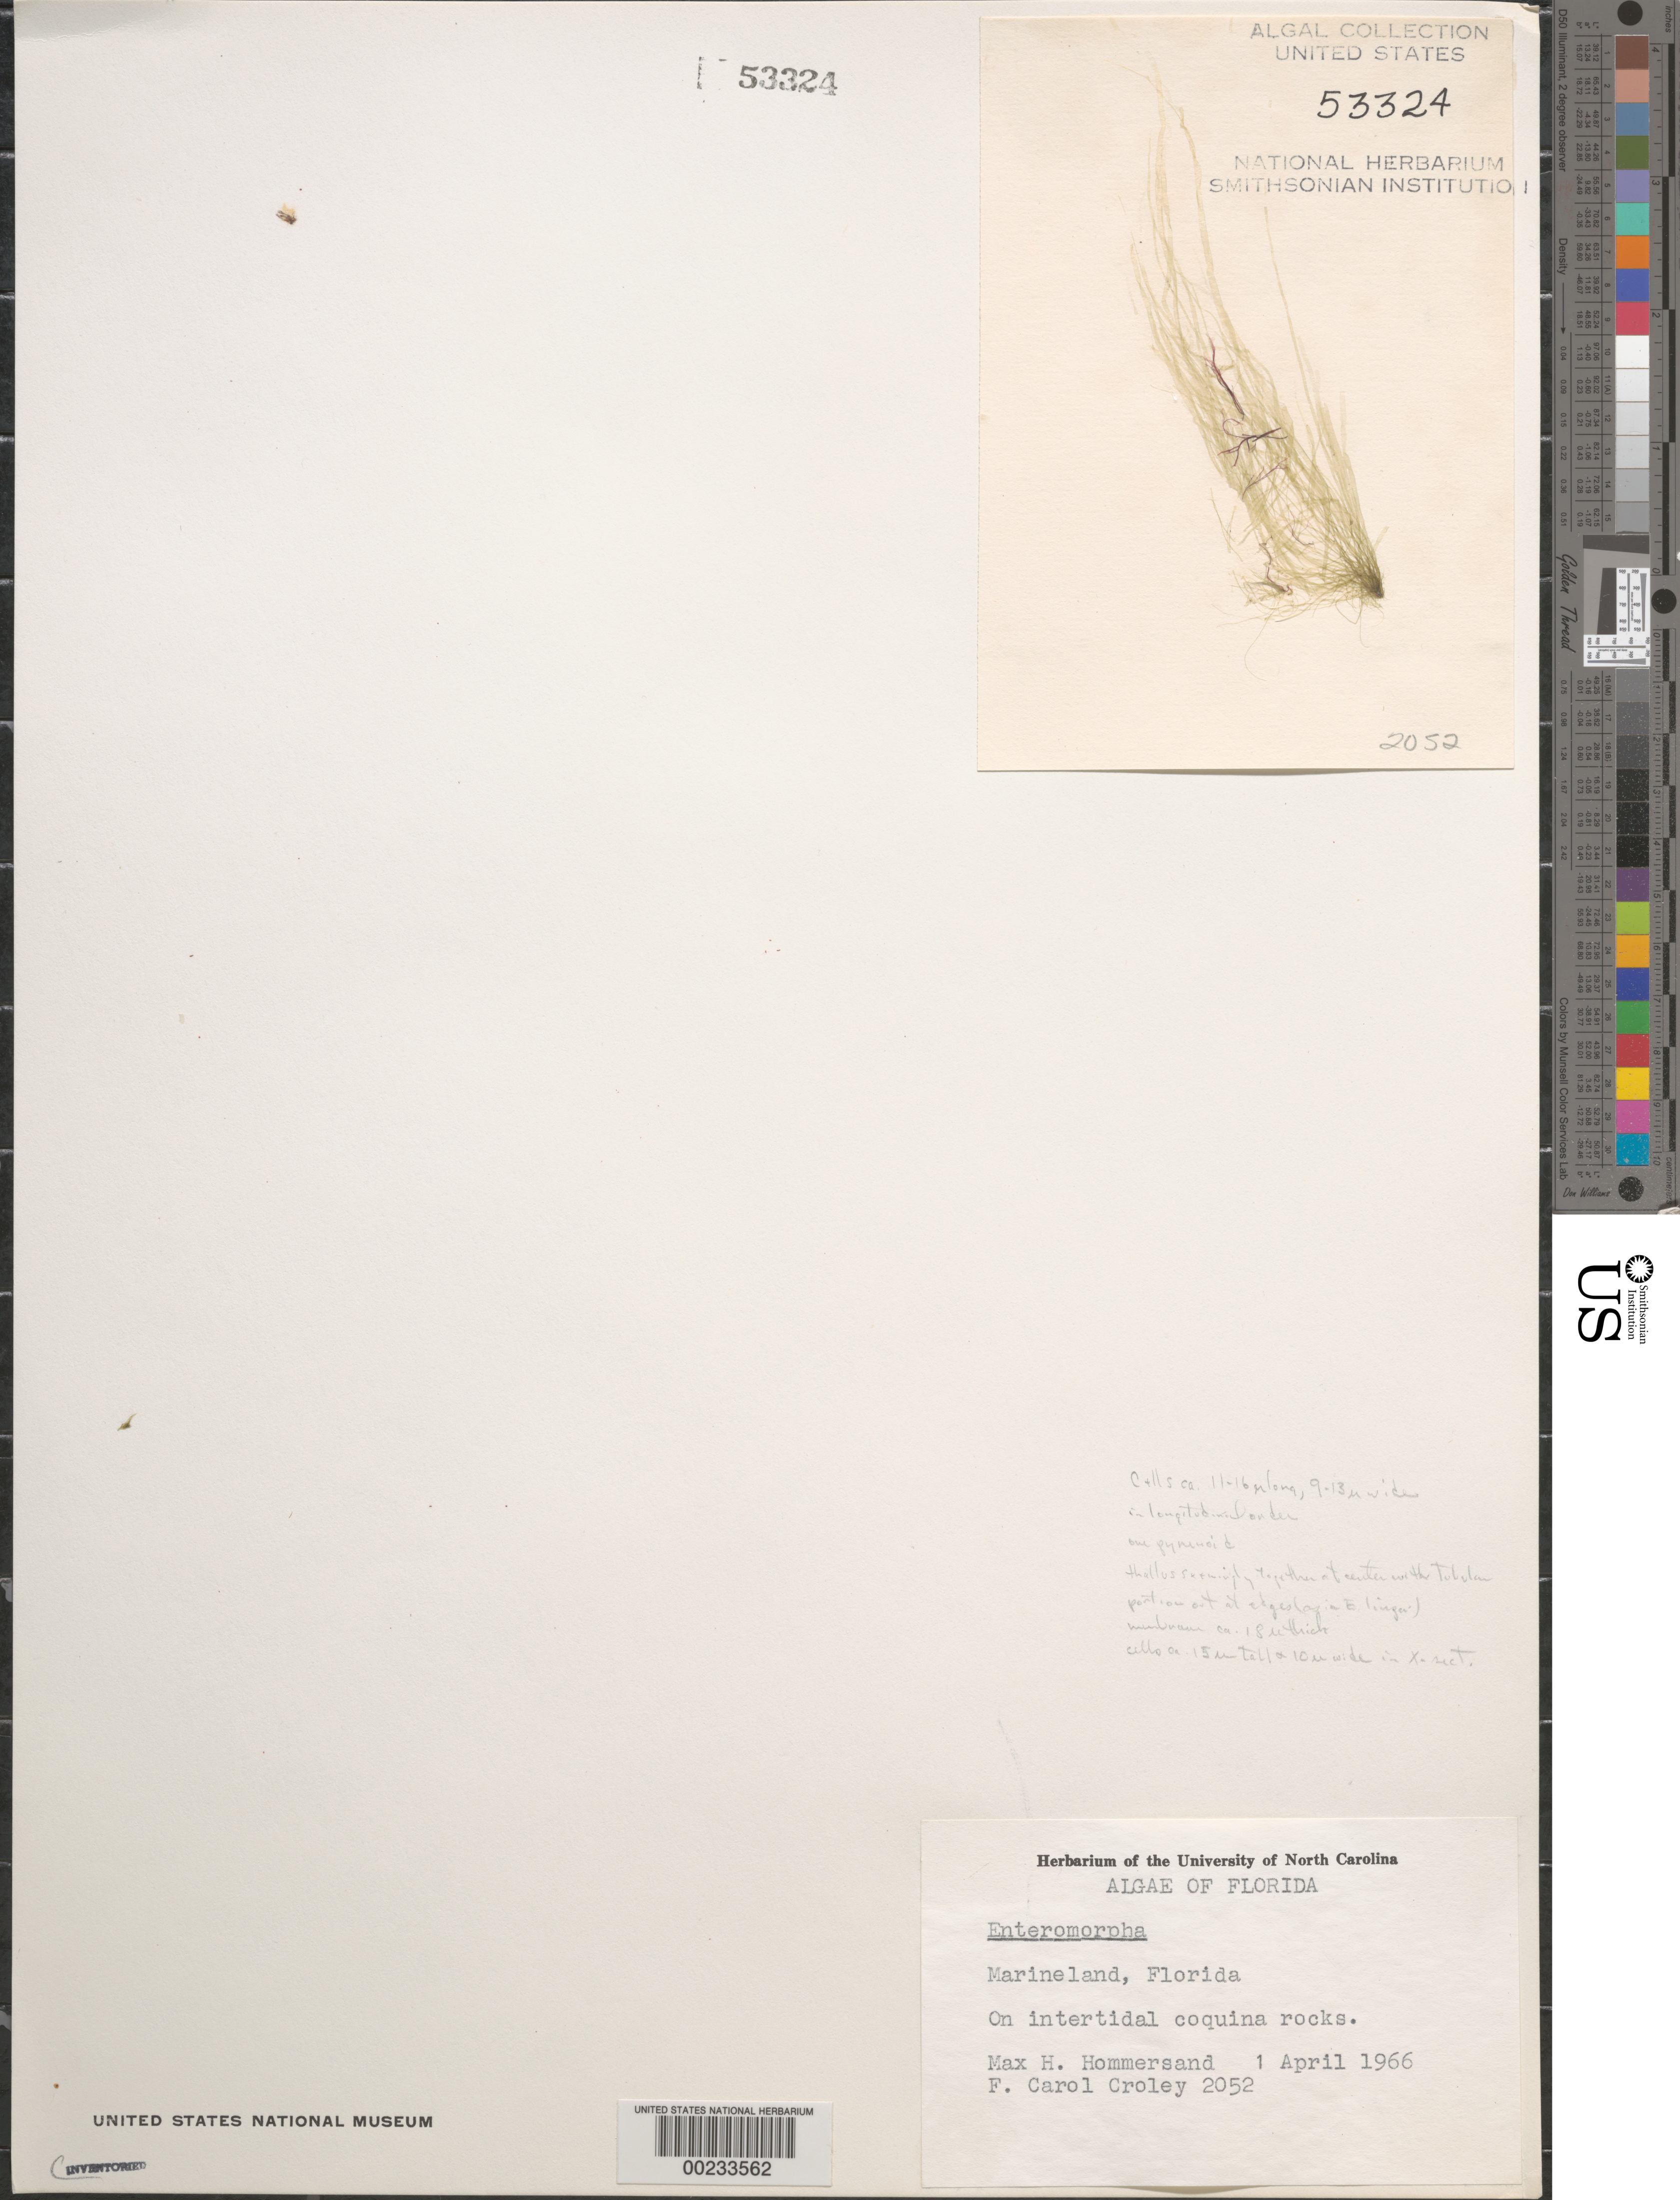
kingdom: Plantae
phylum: Chlorophyta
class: Ulvophyceae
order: Ulvales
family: Ulvaceae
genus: Ulva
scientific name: Ulva sp.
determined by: Algae name updating Project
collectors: M. H. Hommersand & F. C. Croley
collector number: FCC 2052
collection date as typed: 01 Apr 1966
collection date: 1966-04-01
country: United States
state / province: Florida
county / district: Saint Johns County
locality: Marineland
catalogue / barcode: US 53324